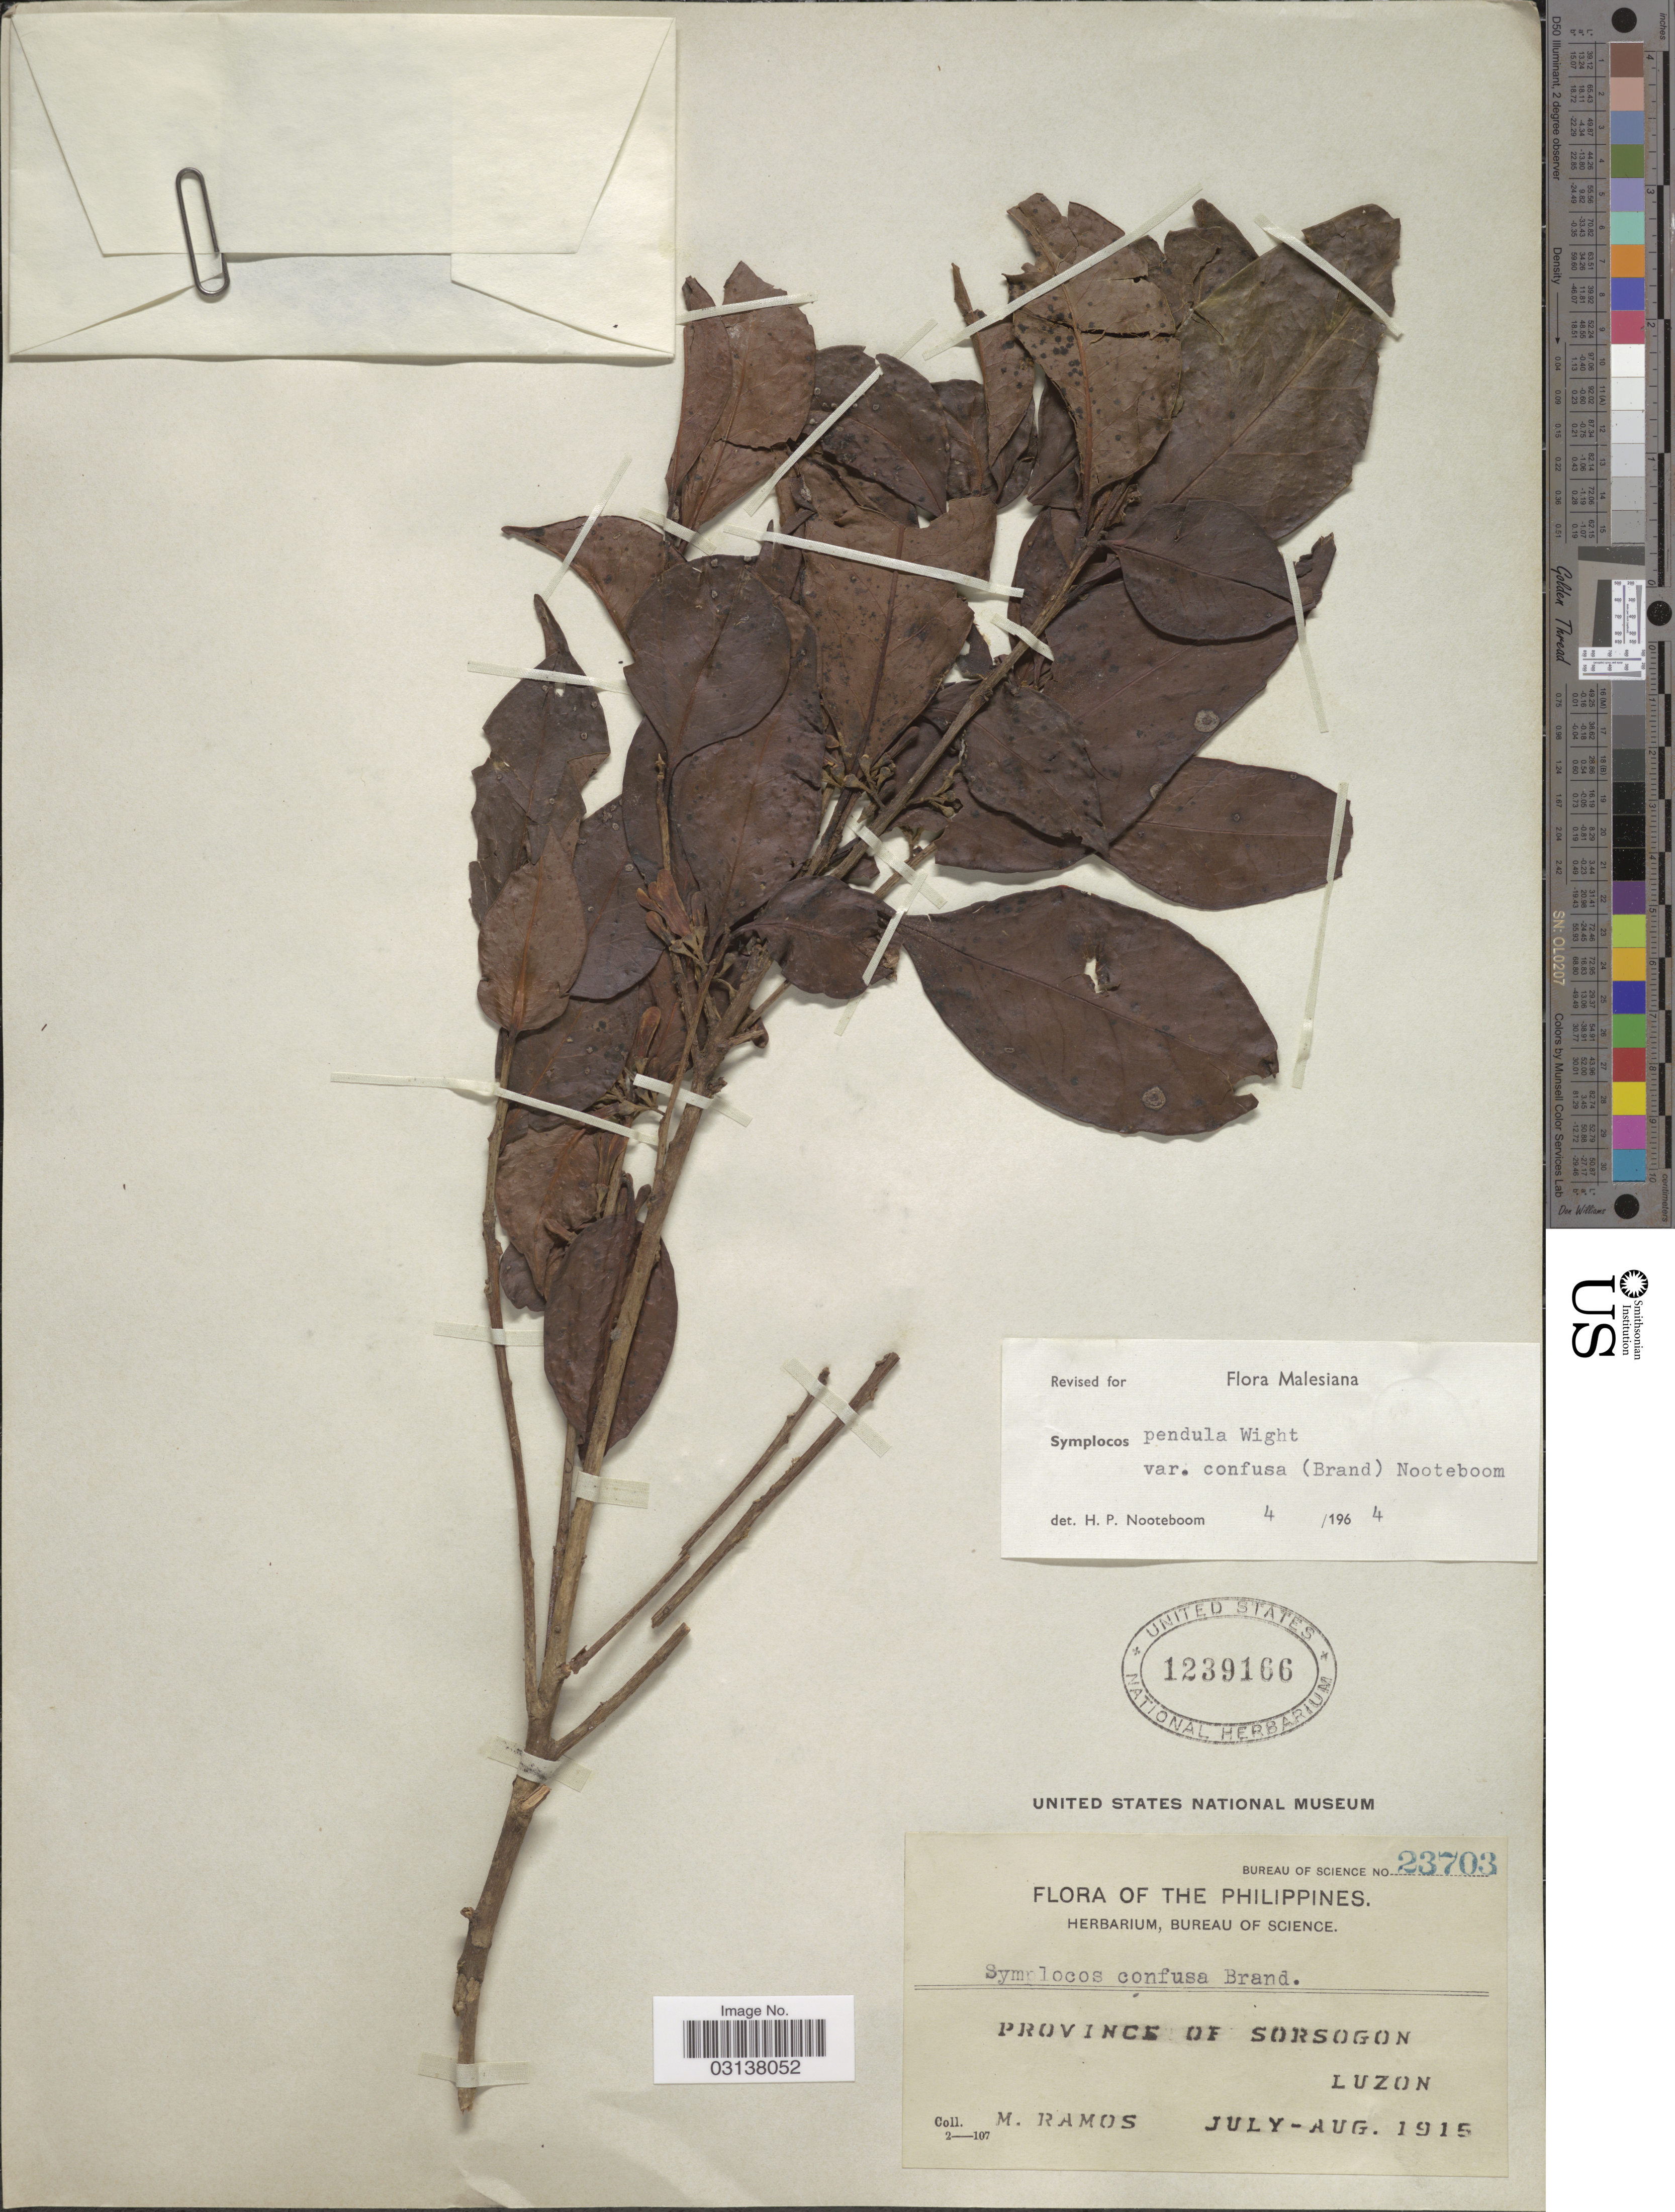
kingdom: Plantae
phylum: Tracheophyta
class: Magnoliopsida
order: Ericales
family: Symplocaceae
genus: Cordyloblaste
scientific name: Cordyloblaste pendula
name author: (Wight) Alston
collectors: M. Ramos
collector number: Bureau of Science 23703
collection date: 1915-07/1915-08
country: Philippines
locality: The Philippines. Province of Sorsogon Luzon.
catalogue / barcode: US 1239166